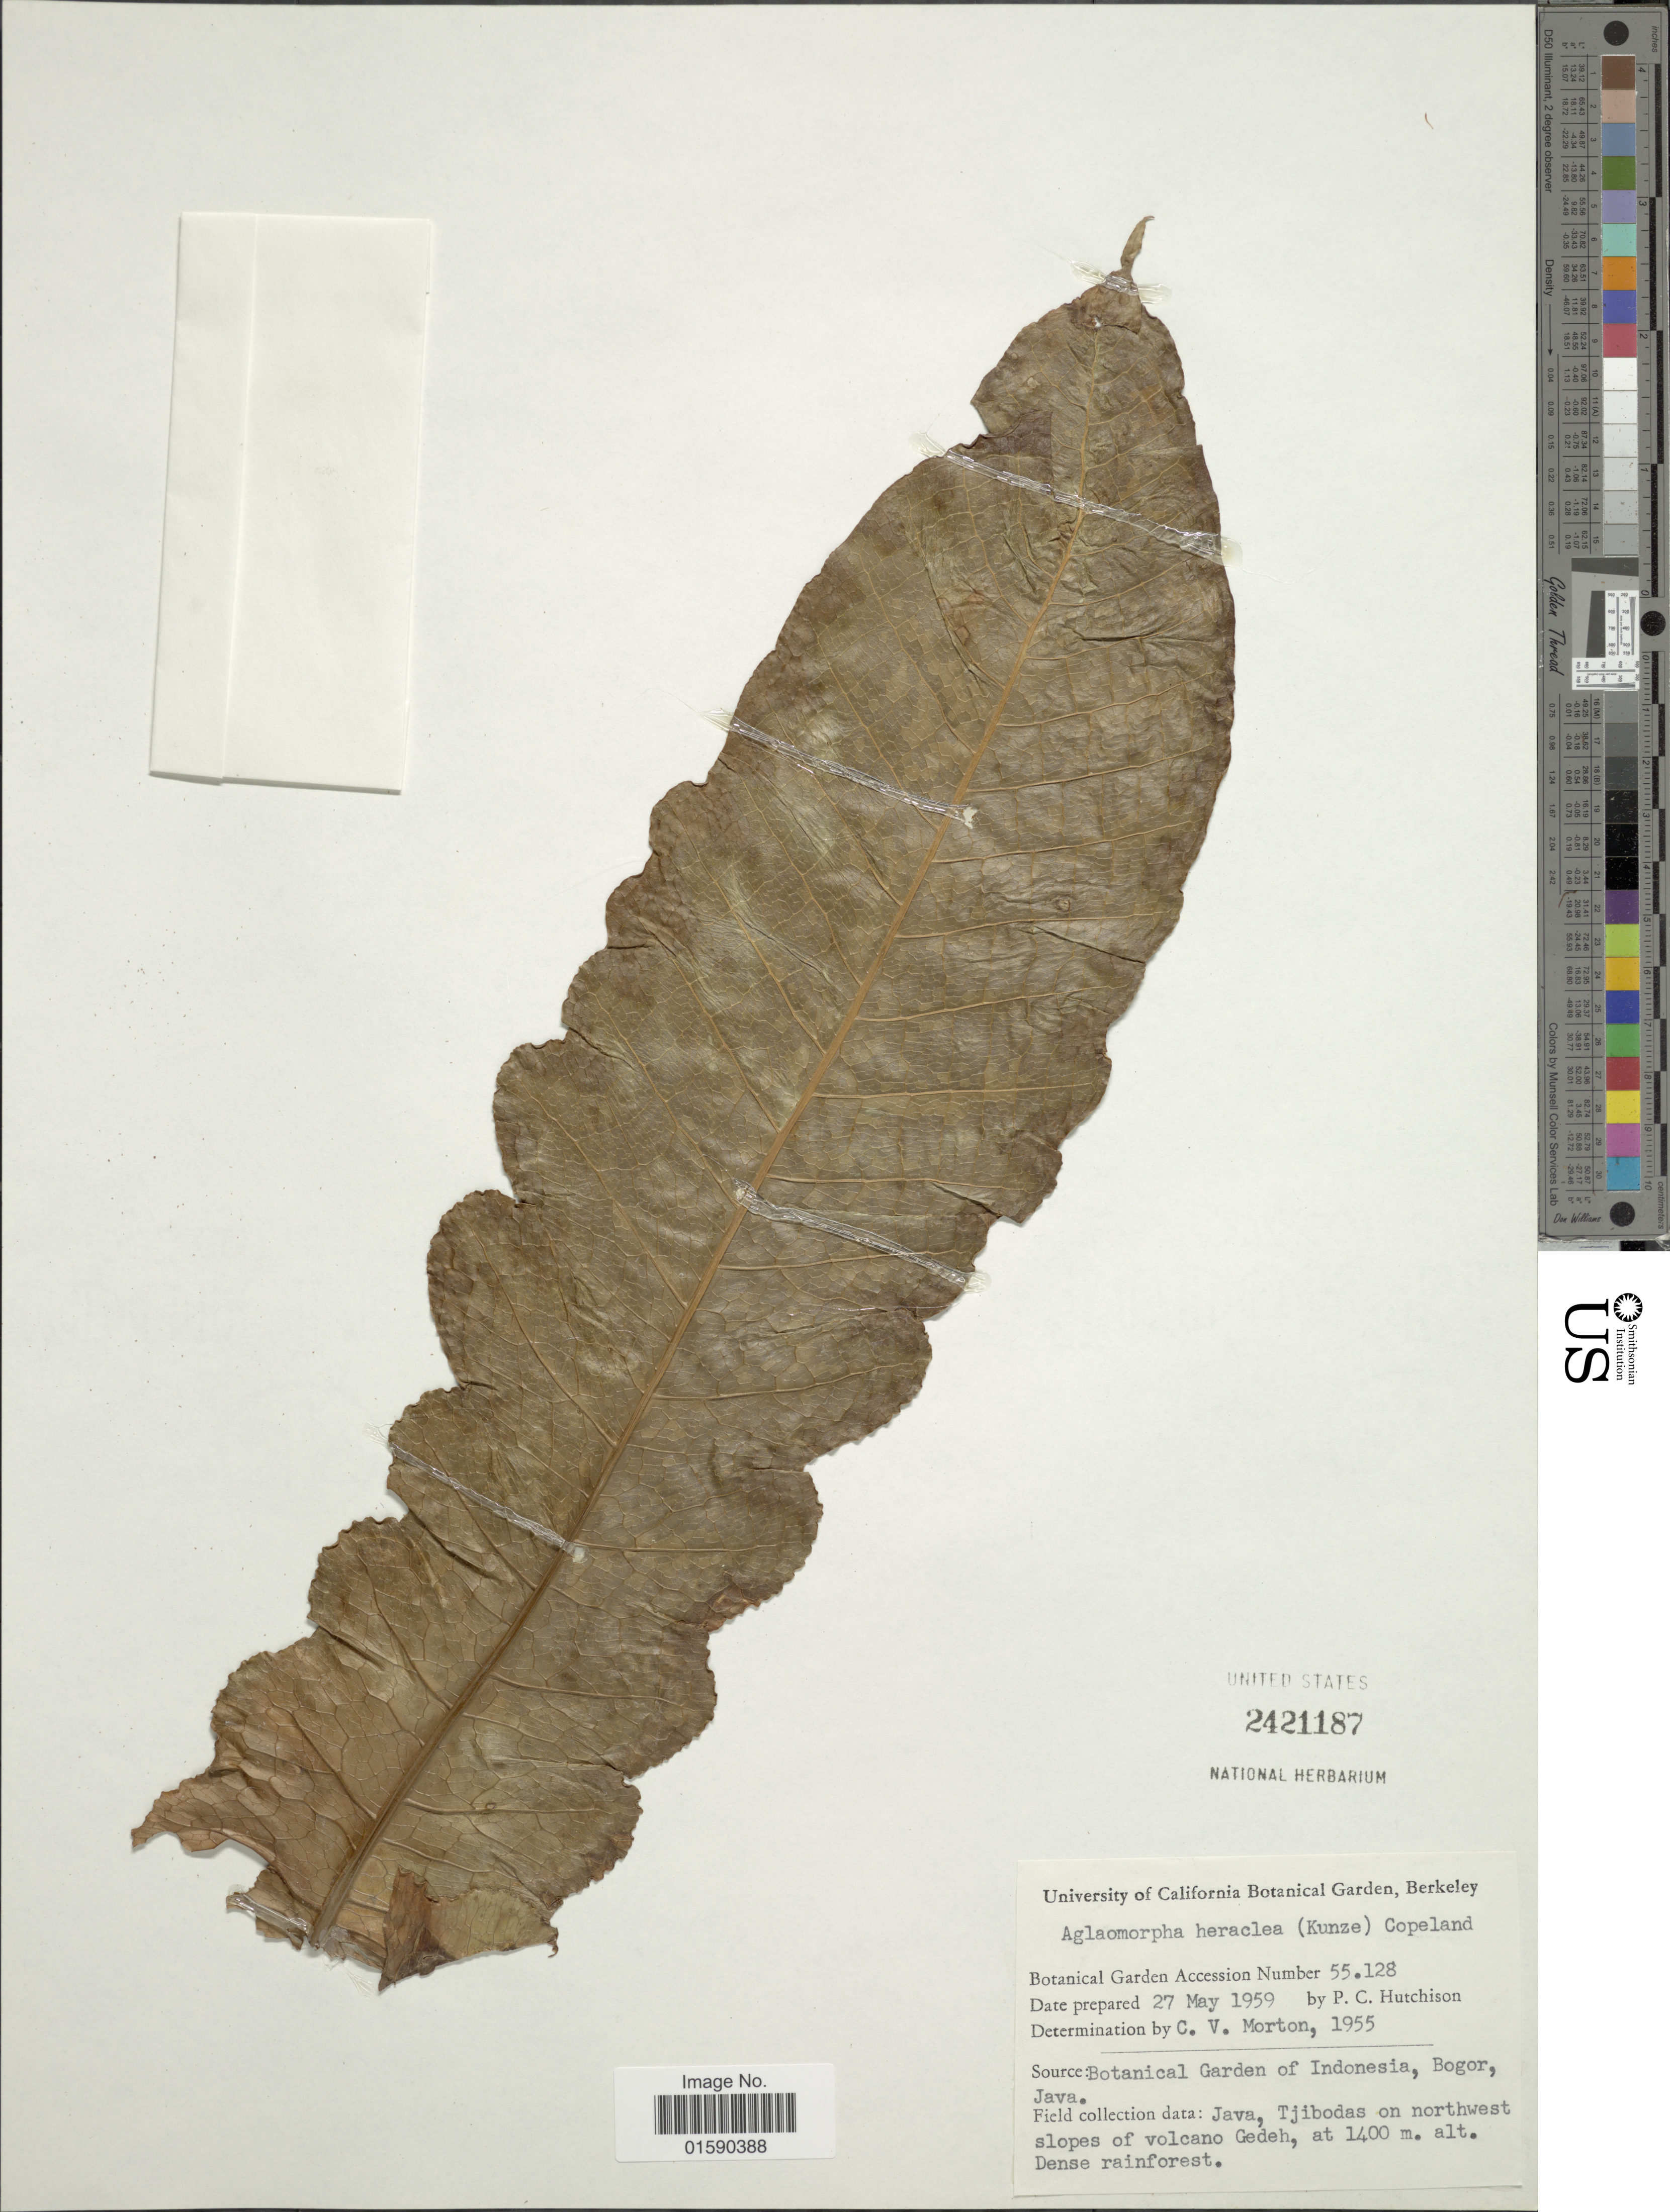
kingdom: Plantae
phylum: Tracheophyta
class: Polypodiopsida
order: Polypodiales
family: Polypodiaceae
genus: Aglaomorpha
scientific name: Aglaomorpha heraclea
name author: (Kunze) Copel.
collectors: P. C. Hutchison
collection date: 1959-05-27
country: United States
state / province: California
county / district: Alameda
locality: University of California Botanical Garden, Berkeley.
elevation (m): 1400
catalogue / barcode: US 2421187